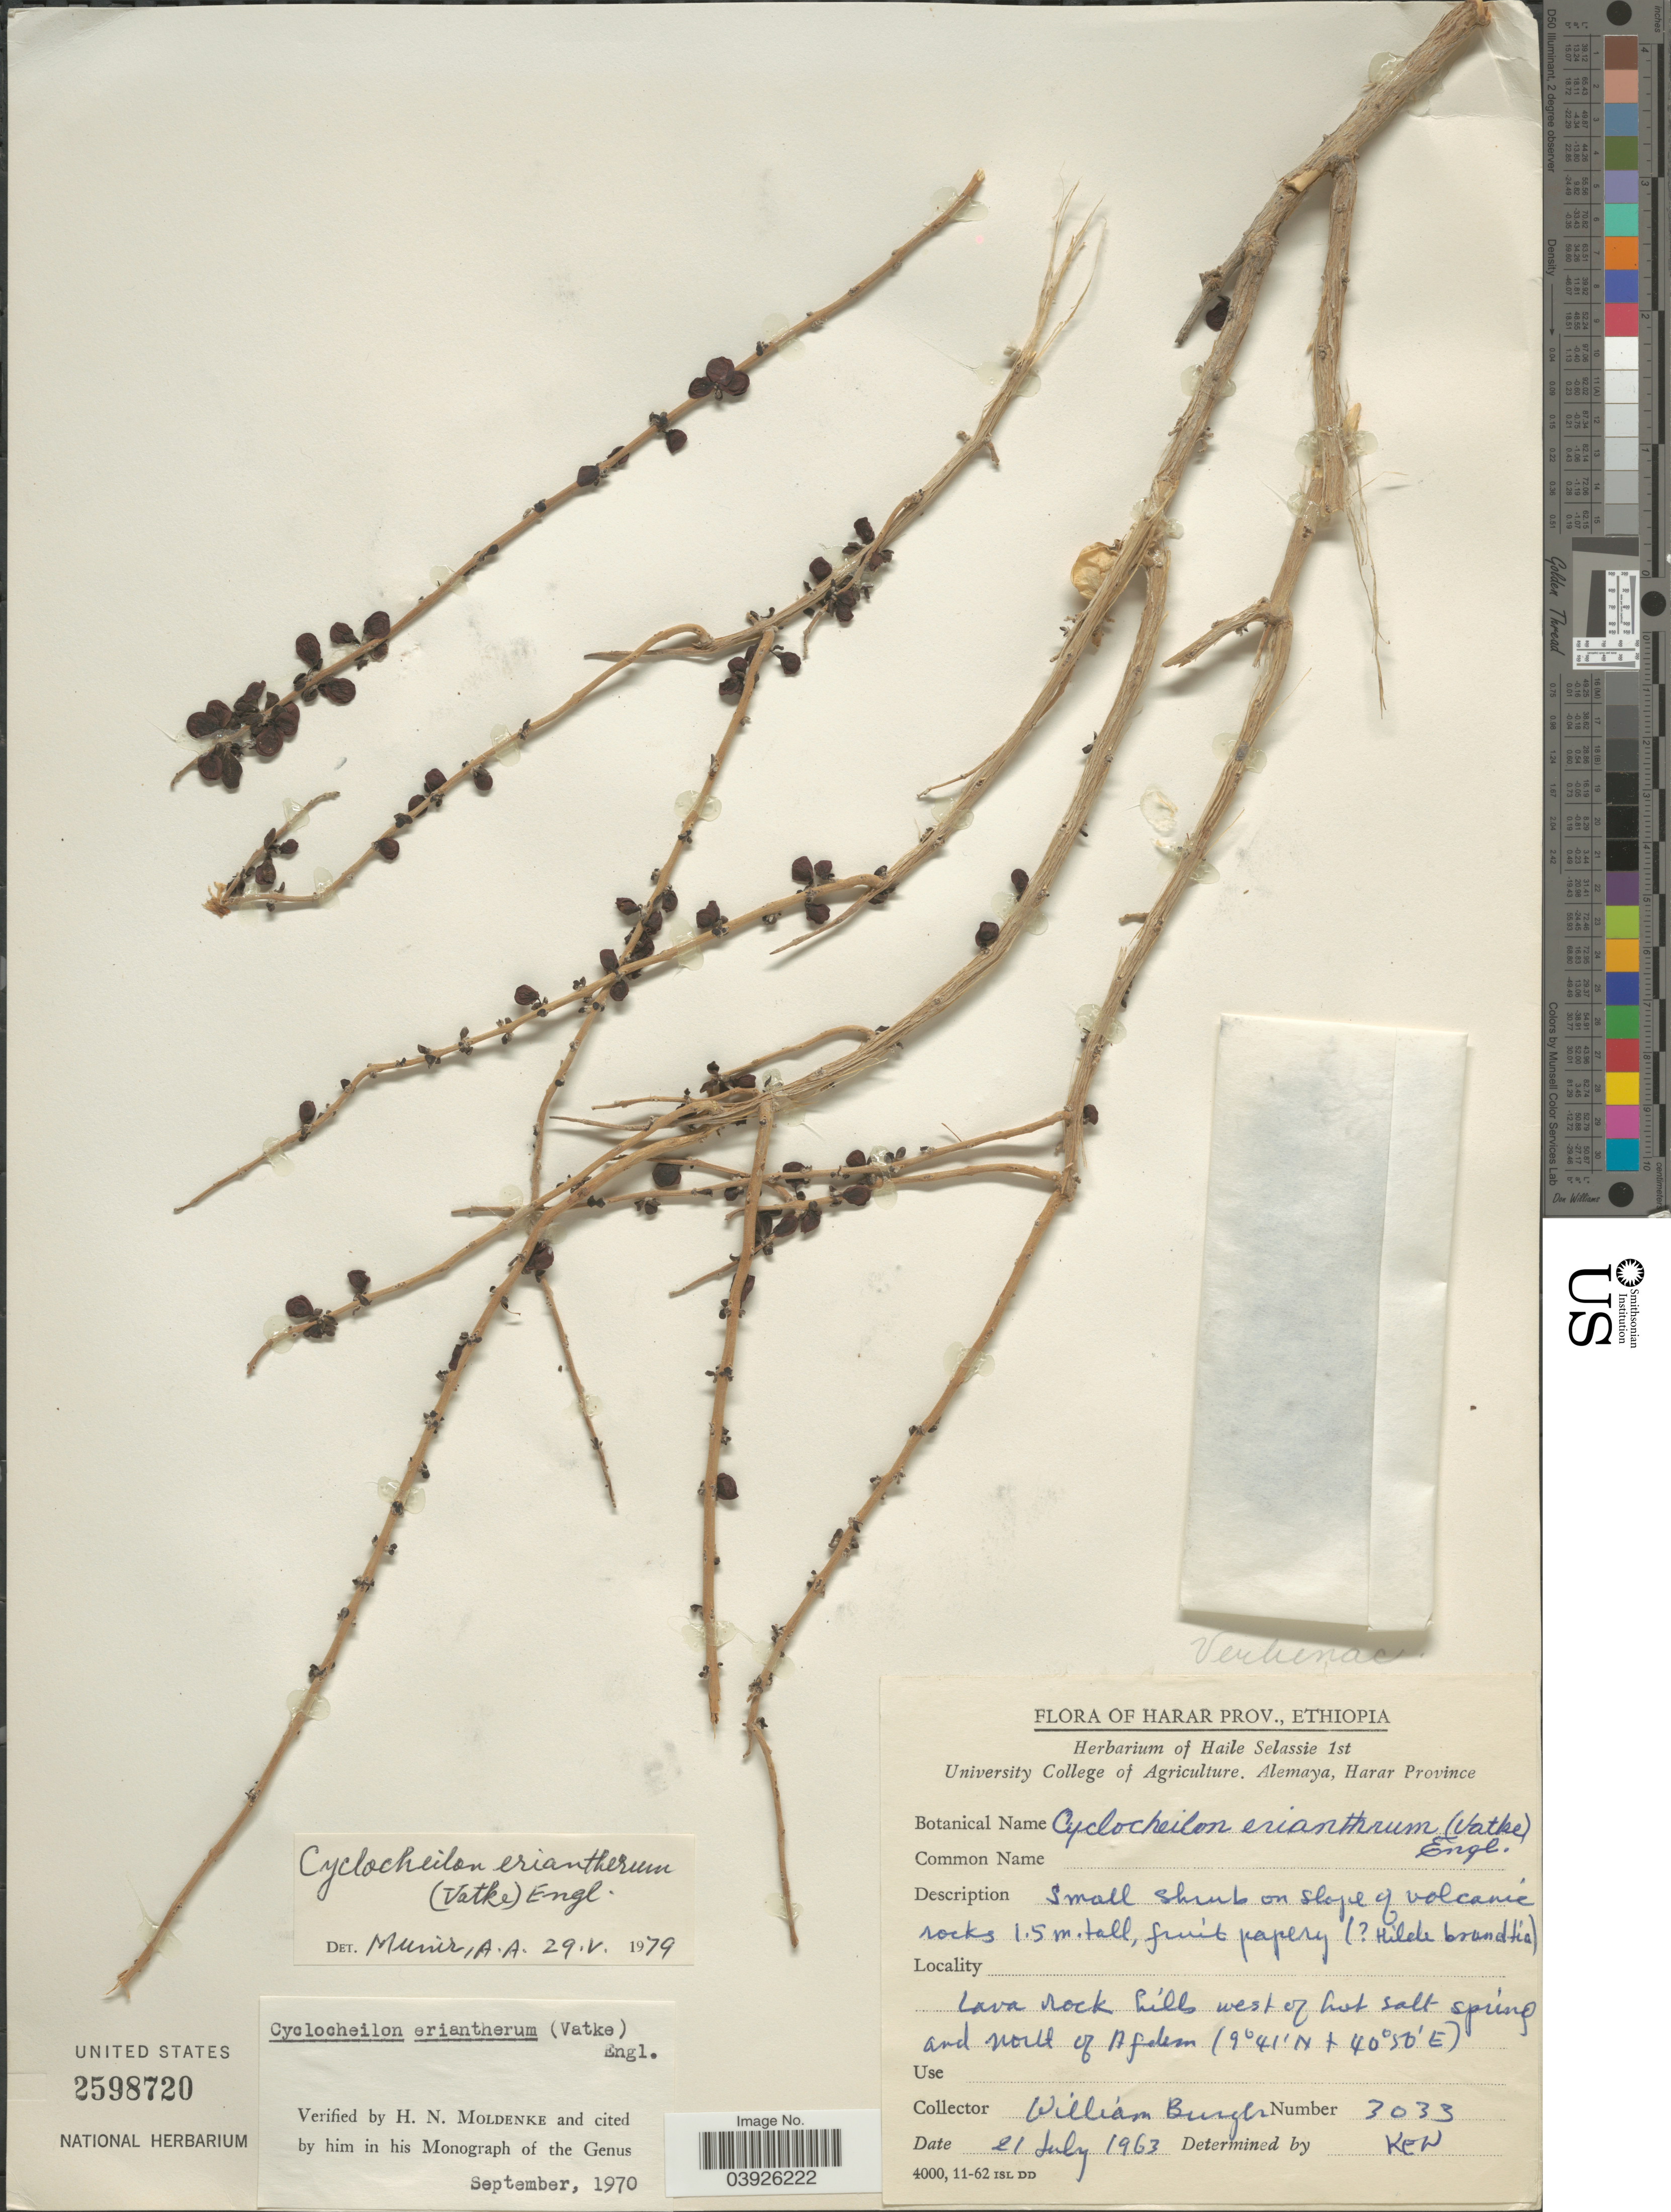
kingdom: Plantae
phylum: Tracheophyta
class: Magnoliopsida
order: Lamiales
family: Orobanchaceae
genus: Cyclocheilon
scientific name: Cyclocheilon eriantherum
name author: (Vatke) Engl.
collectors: W. Burger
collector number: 3033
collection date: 1963-07-21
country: Ethiopia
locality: Harar Prov. Lava rock hills west of hot salt spring and north of Afdem.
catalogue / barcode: US 2598720